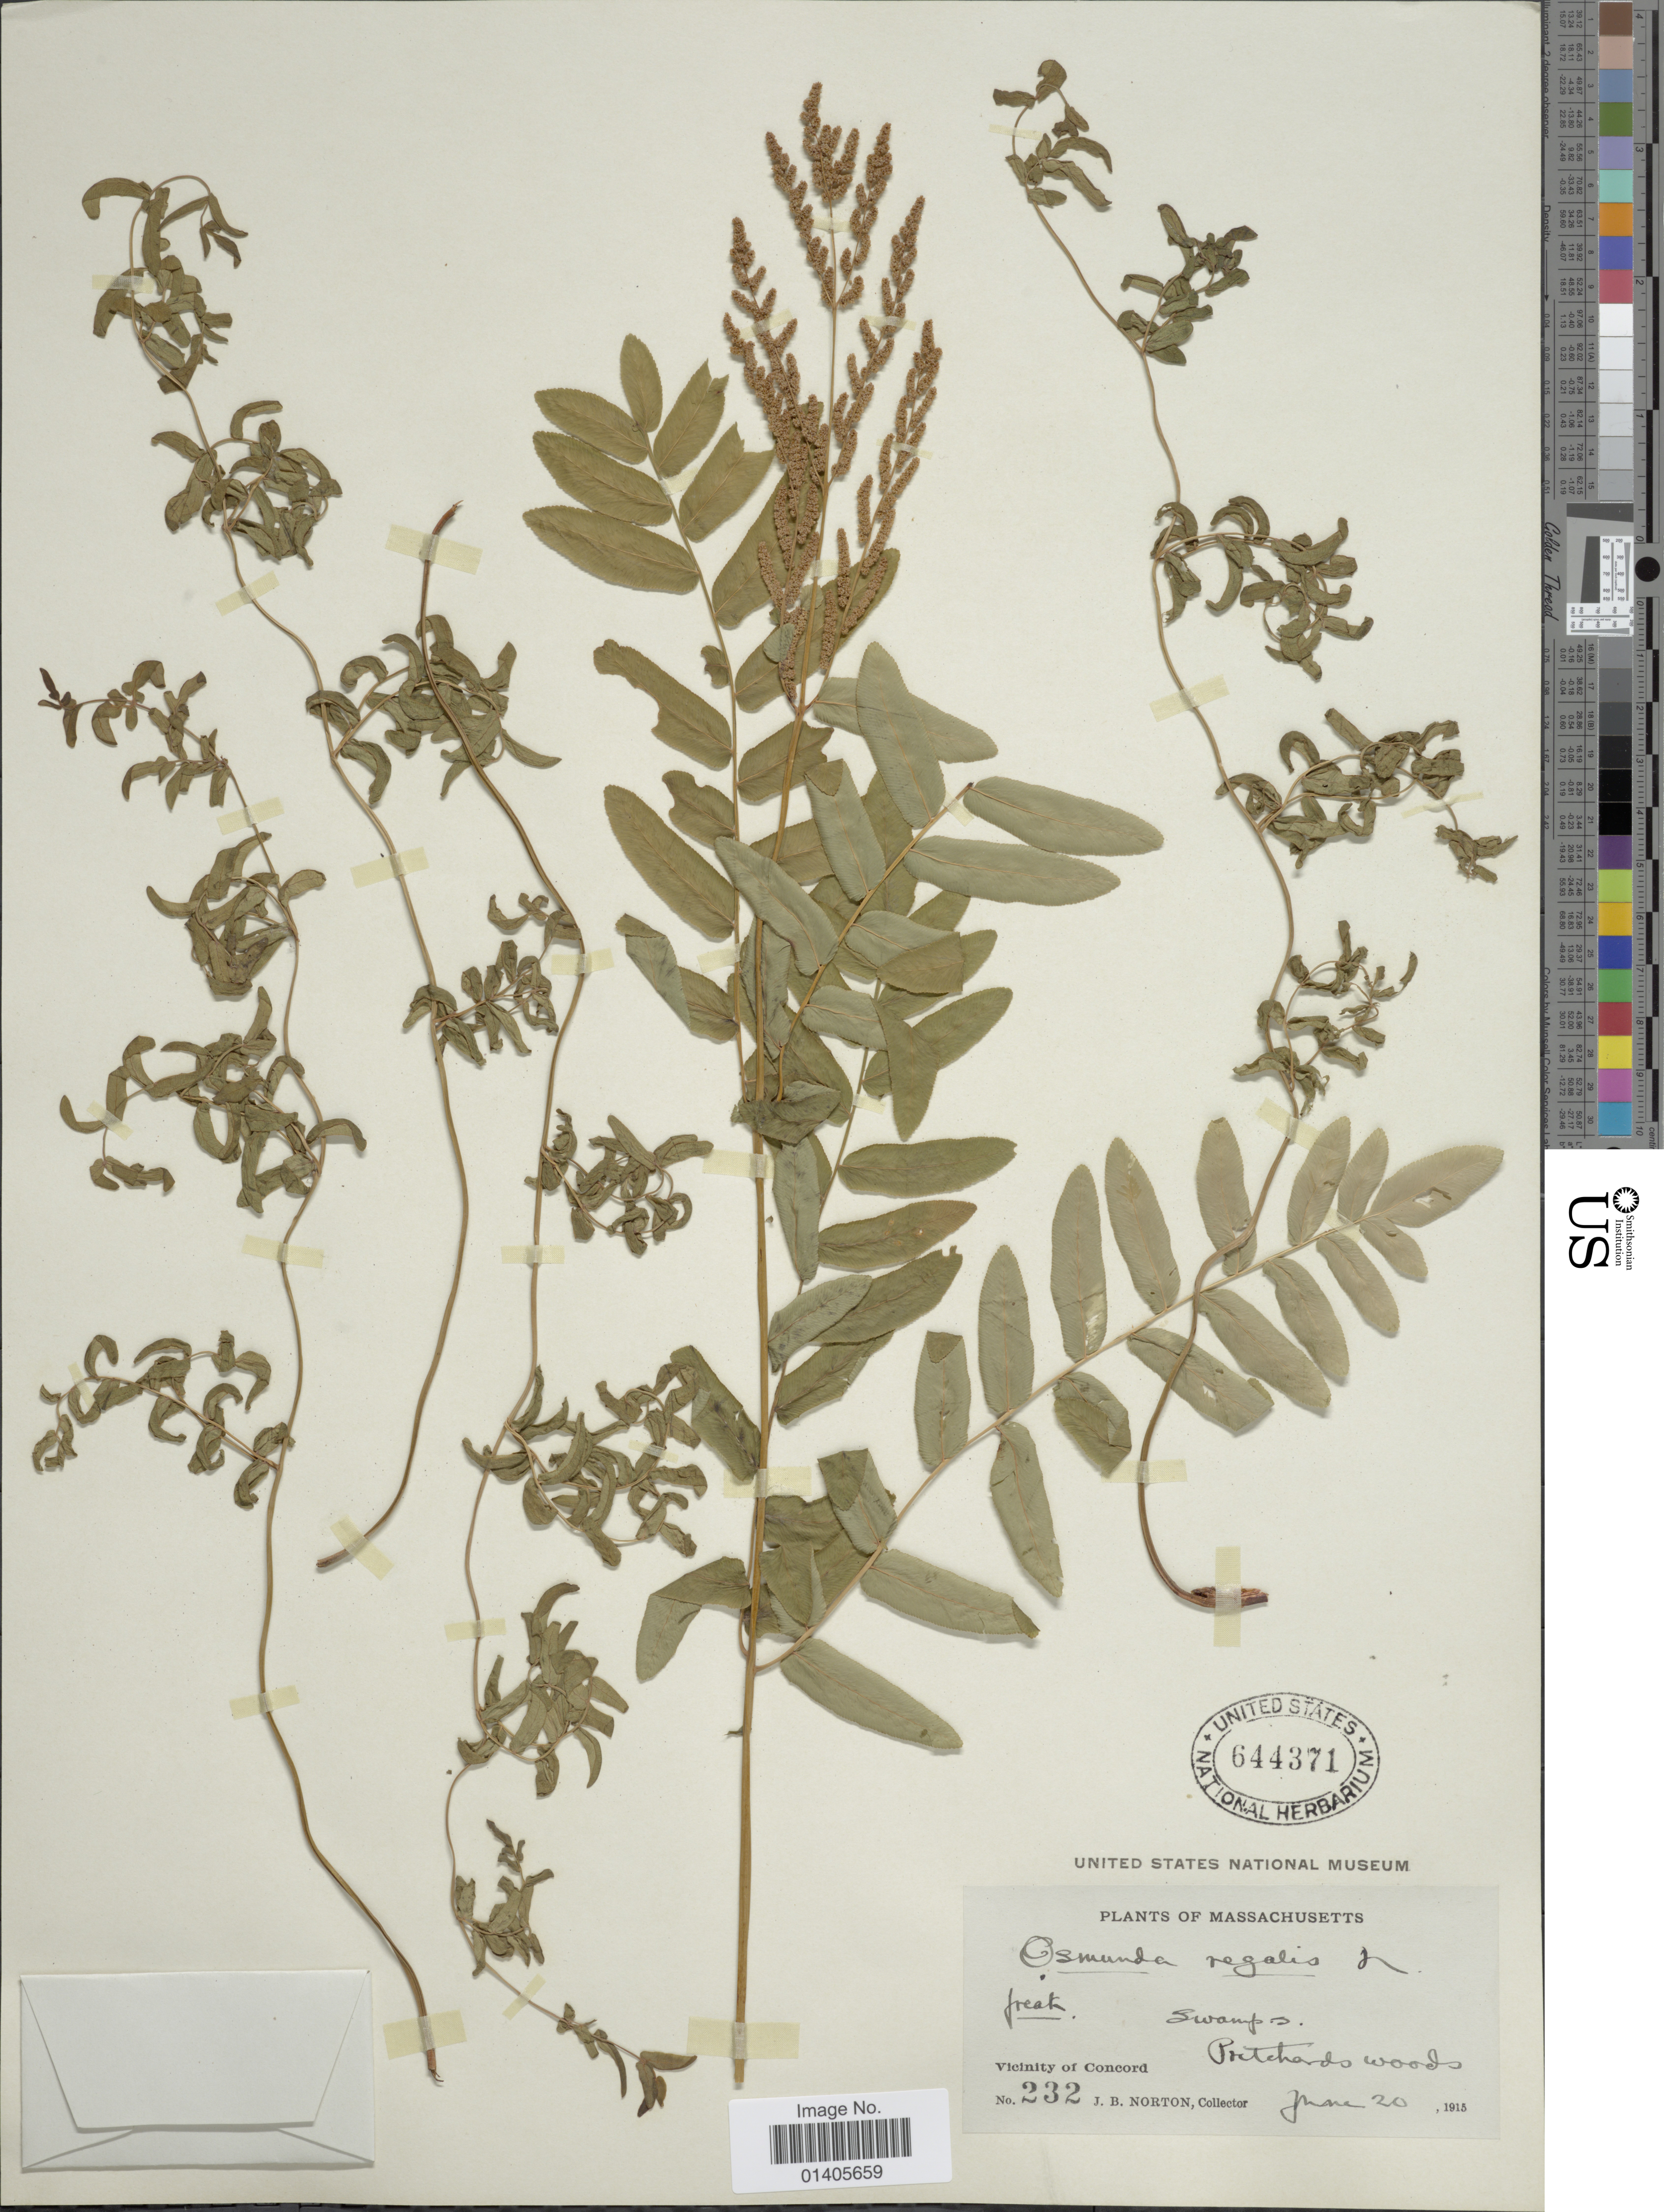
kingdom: Plantae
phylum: Tracheophyta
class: Polypodiopsida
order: Osmundales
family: Osmundaceae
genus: Osmunda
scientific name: Osmunda regalis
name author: L.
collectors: J. B. Norton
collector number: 232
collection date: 1915-06-20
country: United States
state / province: Massachusetts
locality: Swamps, Pochchards woods, Vicinity of Concord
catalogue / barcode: US 644371